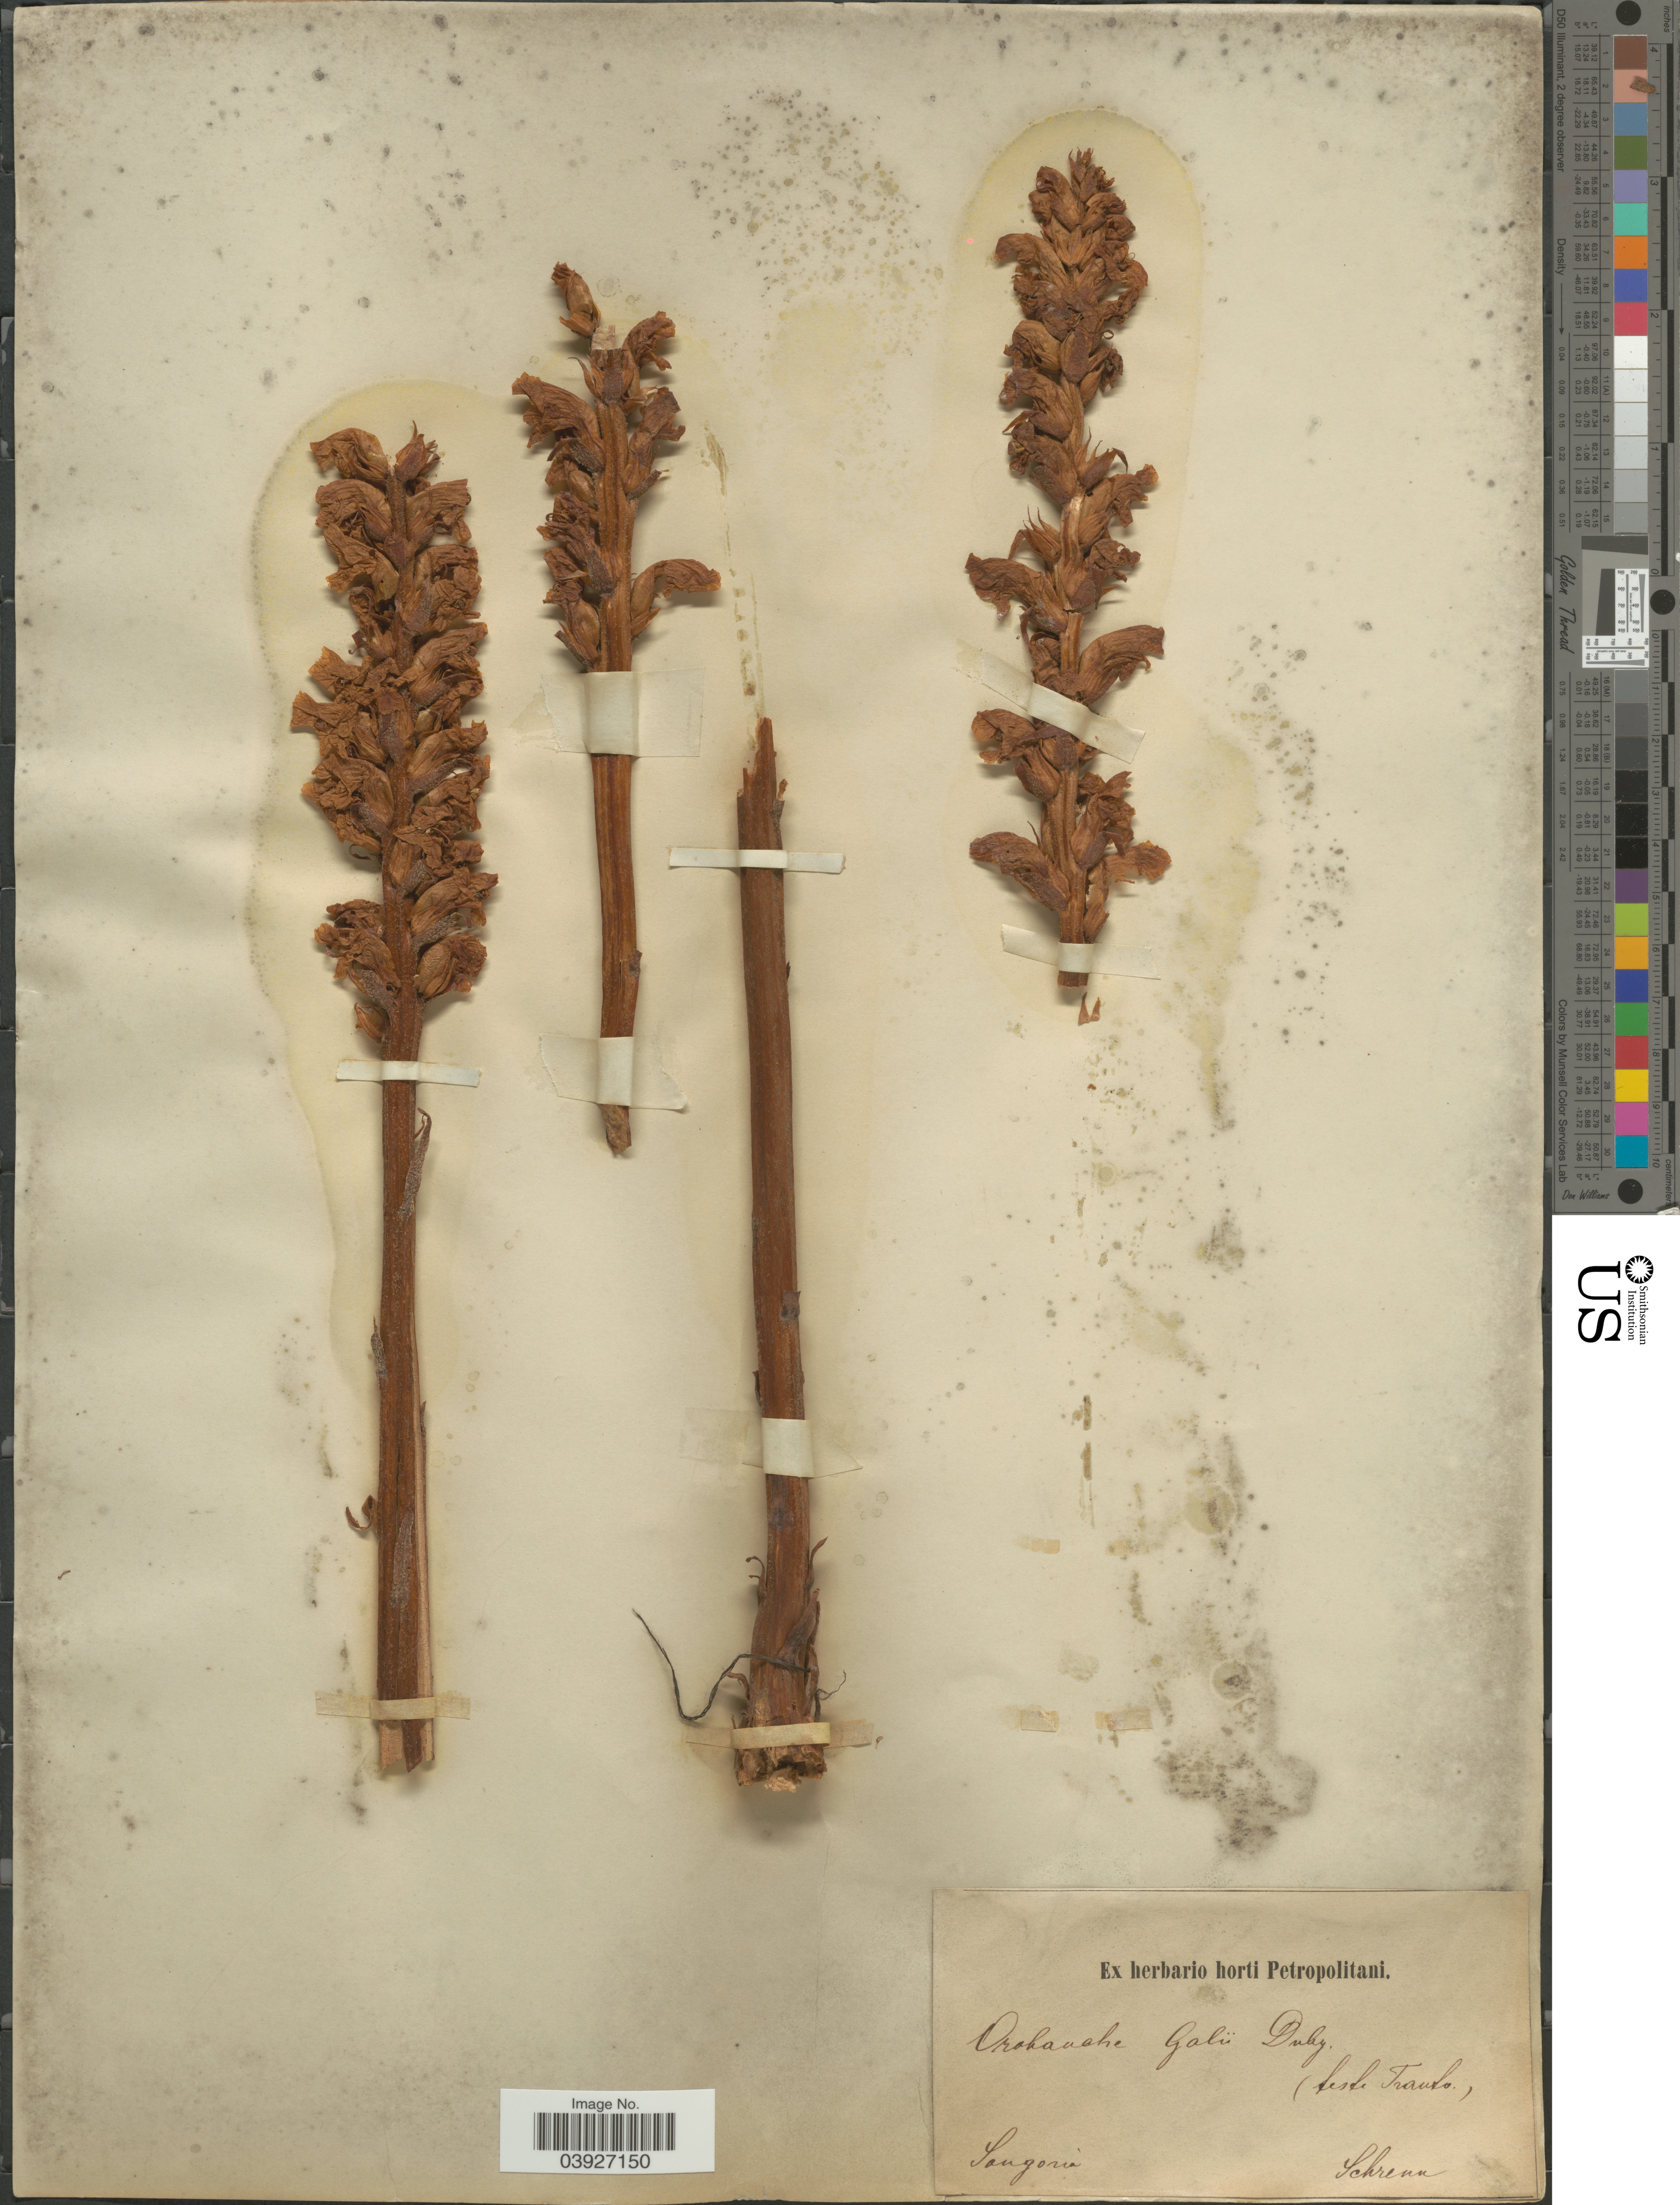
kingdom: Plantae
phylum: Tracheophyta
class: Magnoliopsida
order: Lamiales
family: Orobanchaceae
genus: Orobanche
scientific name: Orobanche galii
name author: Duby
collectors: A.G. Schrenk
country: China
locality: Songoria.